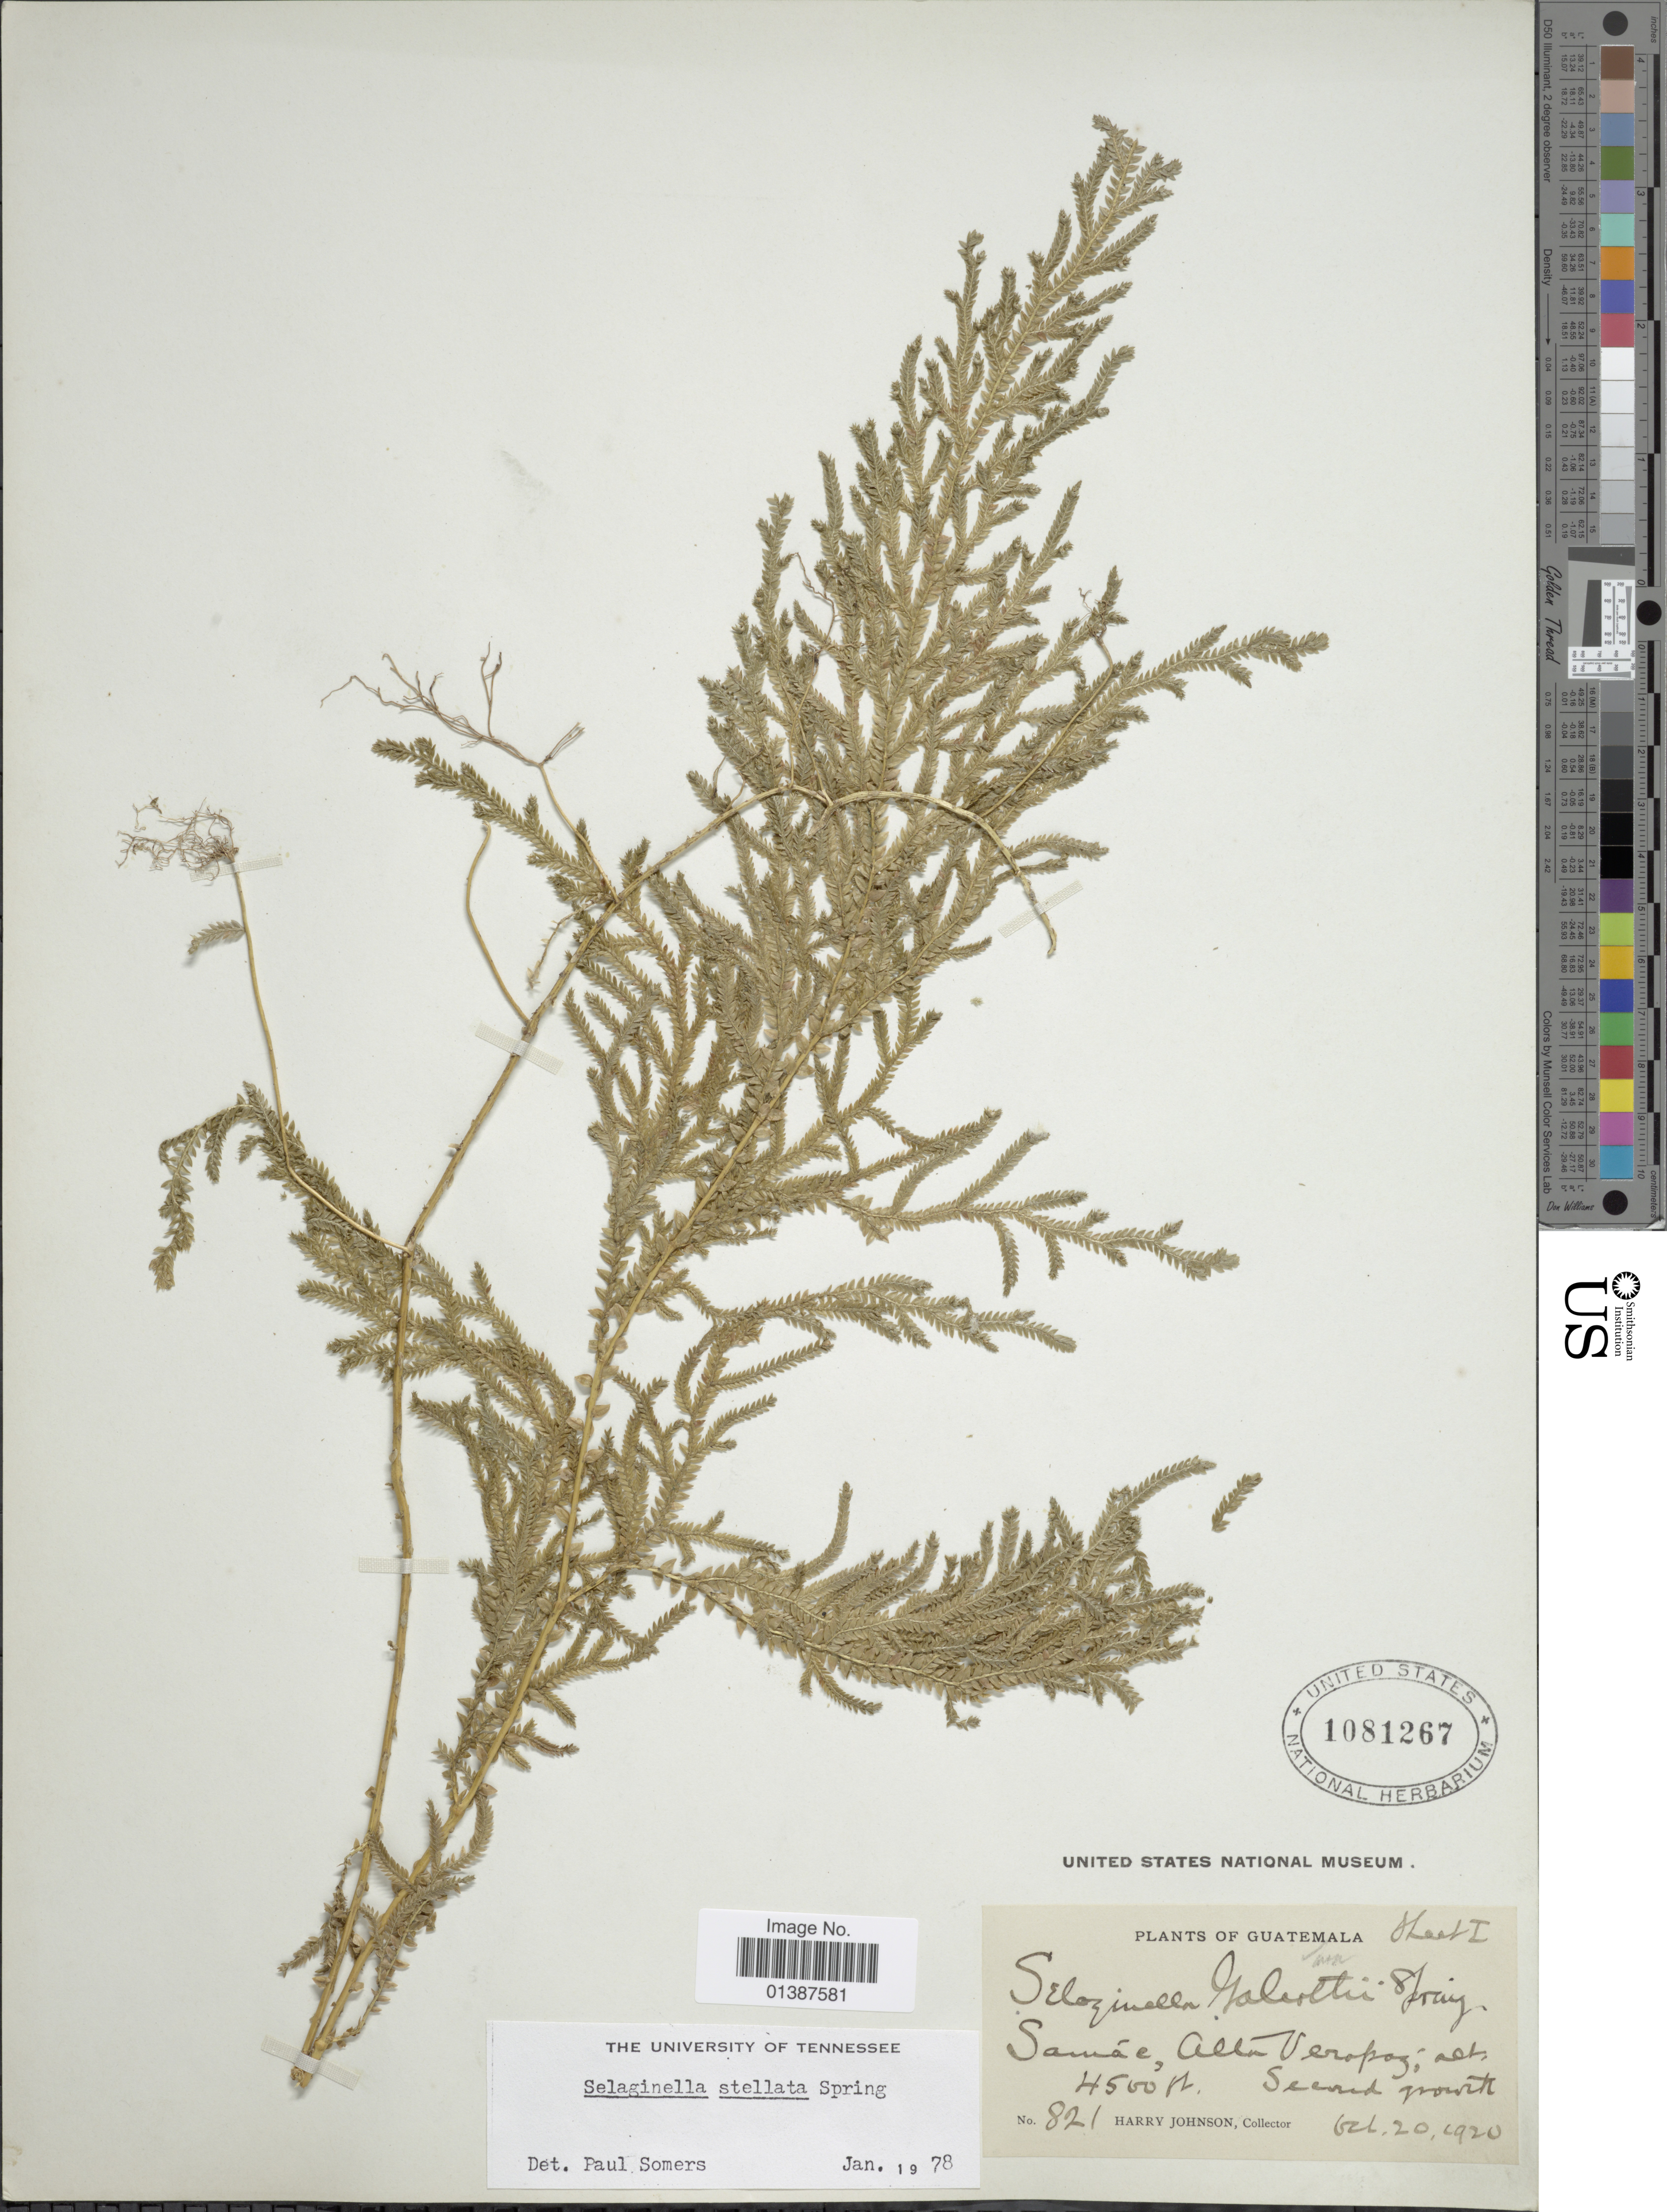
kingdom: Plantae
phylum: Tracheophyta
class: Lycopodiopsida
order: Selaginellales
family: Selaginellaceae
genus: Selaginella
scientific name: Selaginella galeottii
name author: Spring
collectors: H. Johnson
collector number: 821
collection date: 1920-10-20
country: Guatemala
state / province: Alta Verapaz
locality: Sauáe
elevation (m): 1372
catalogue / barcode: US 1081267